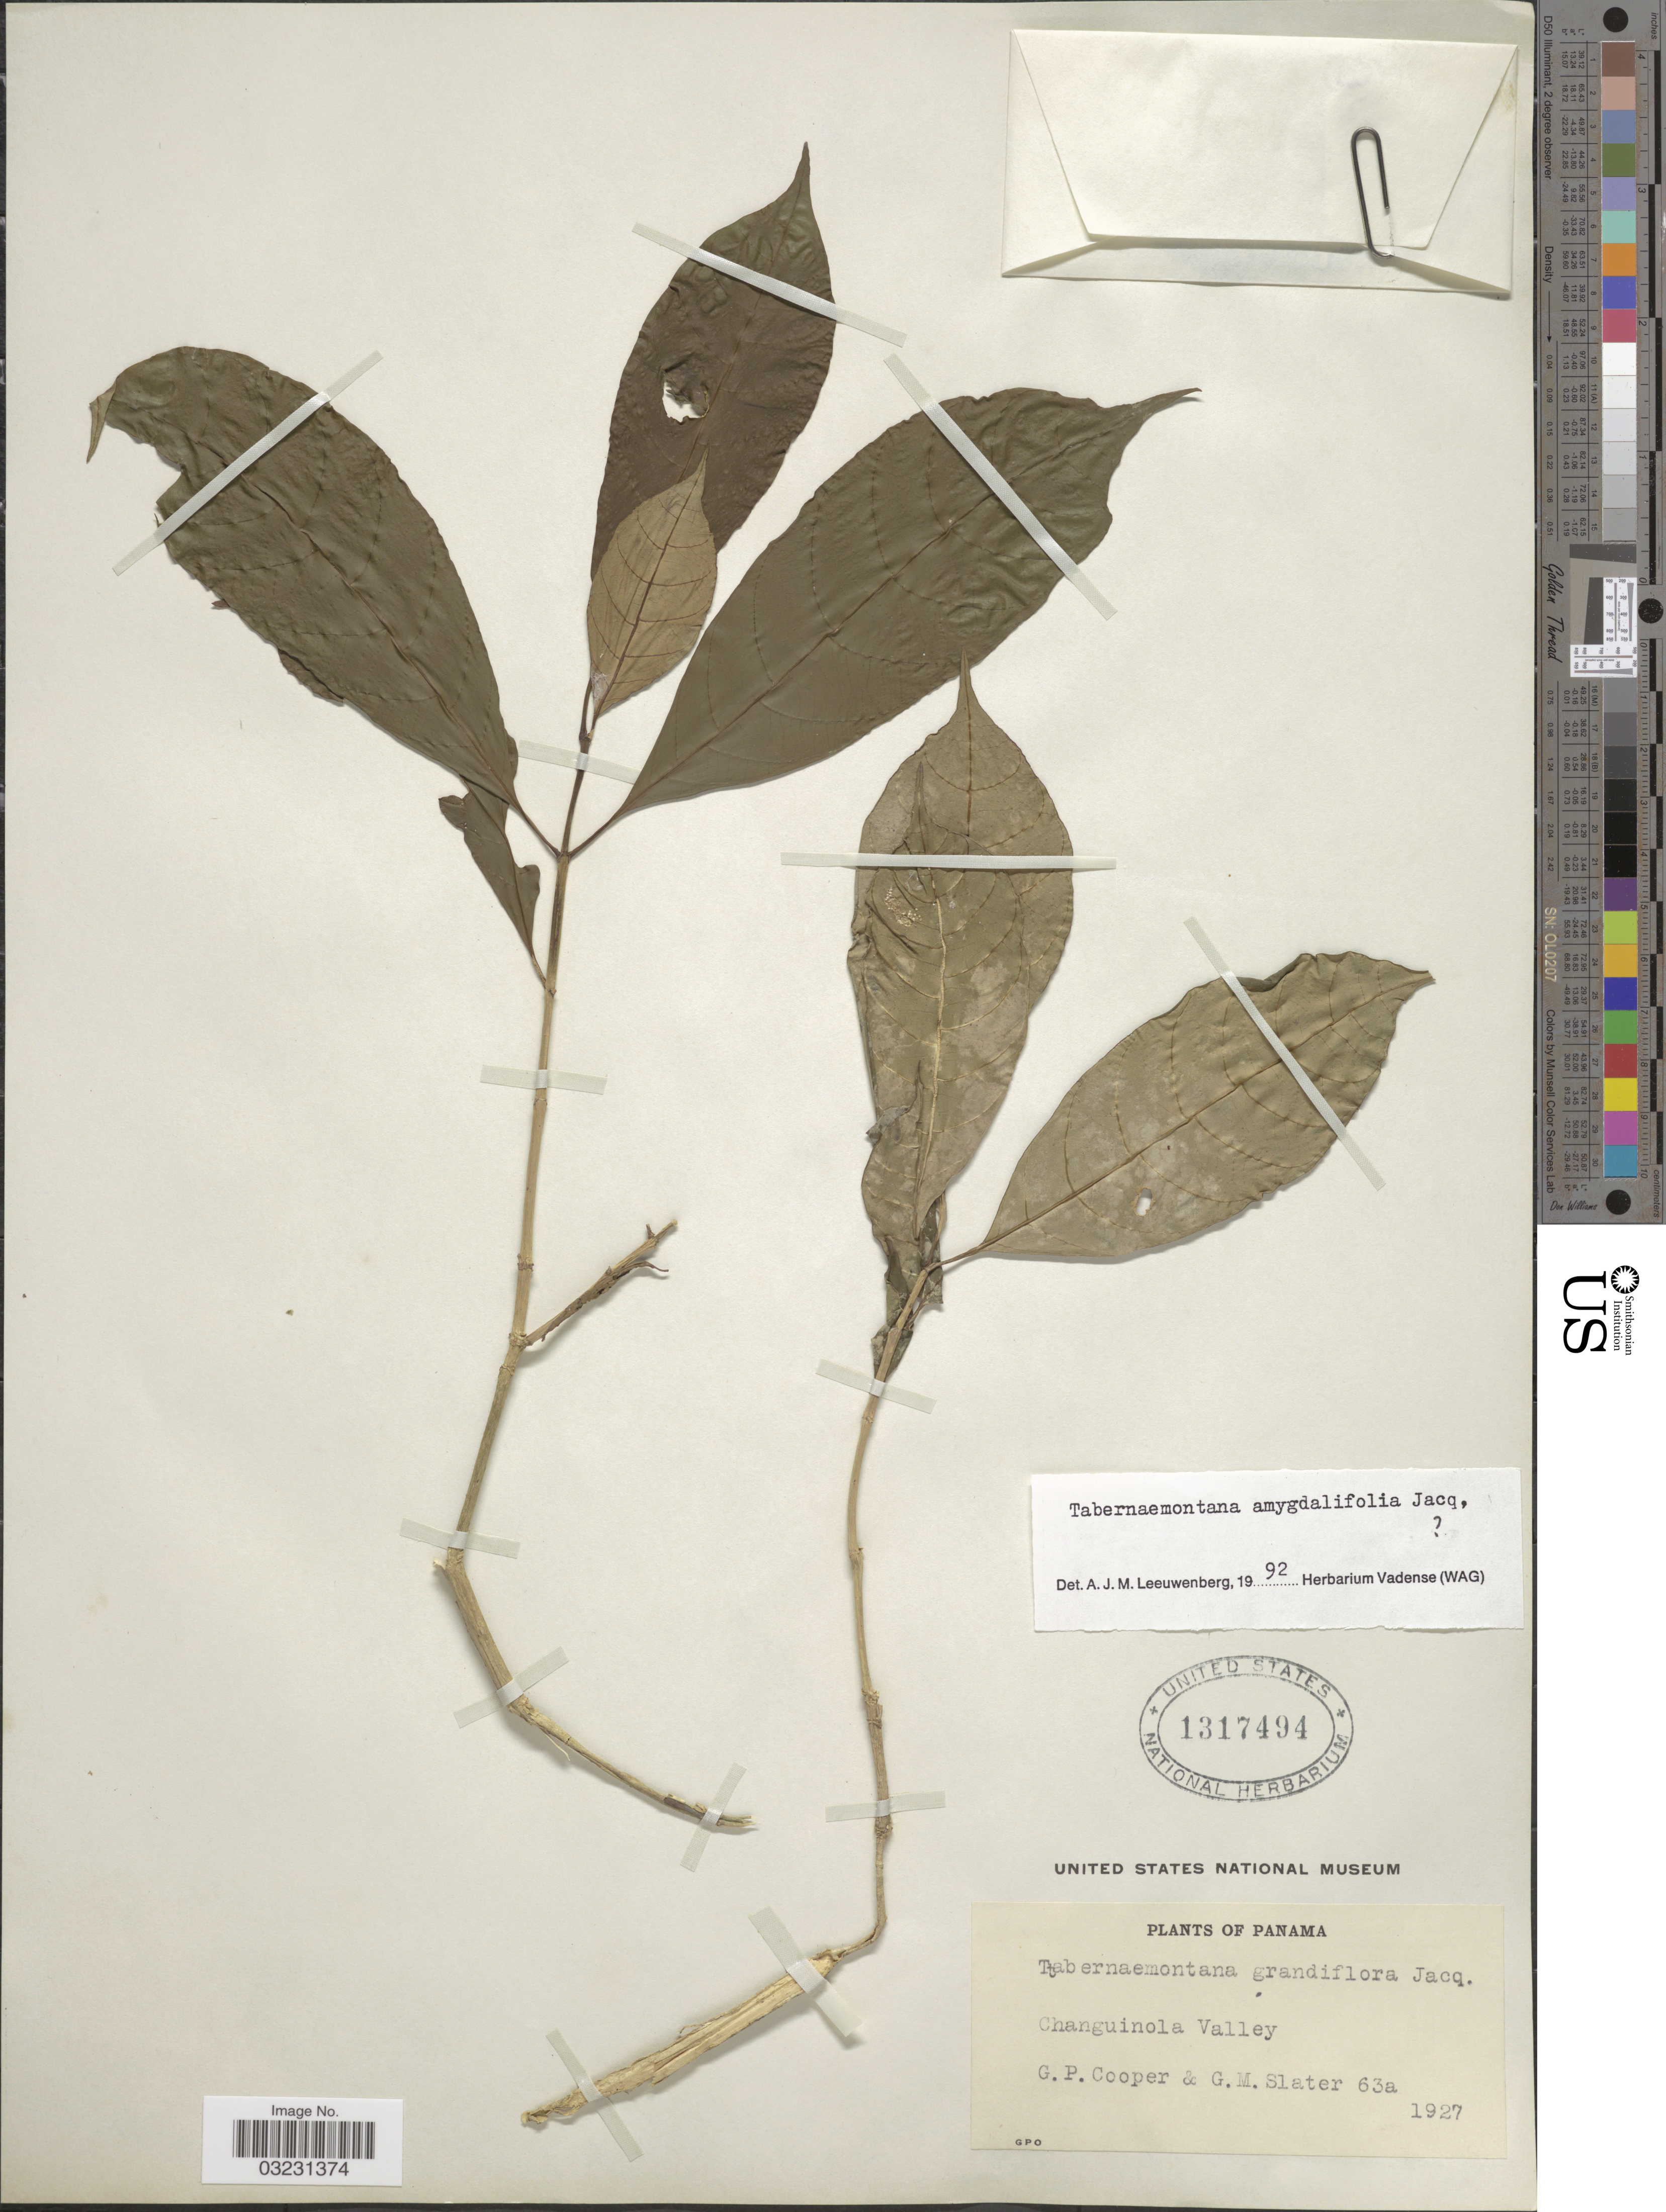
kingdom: Plantae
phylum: Tracheophyta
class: Magnoliopsida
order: Gentianales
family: Apocynaceae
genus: Tabernaemontana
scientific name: Tabernaemontana amygdalifolia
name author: Jacq.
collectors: G. Cooper & G. Slater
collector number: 63a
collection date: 1927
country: Panama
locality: Changuinola Valley.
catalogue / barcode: US 1317494